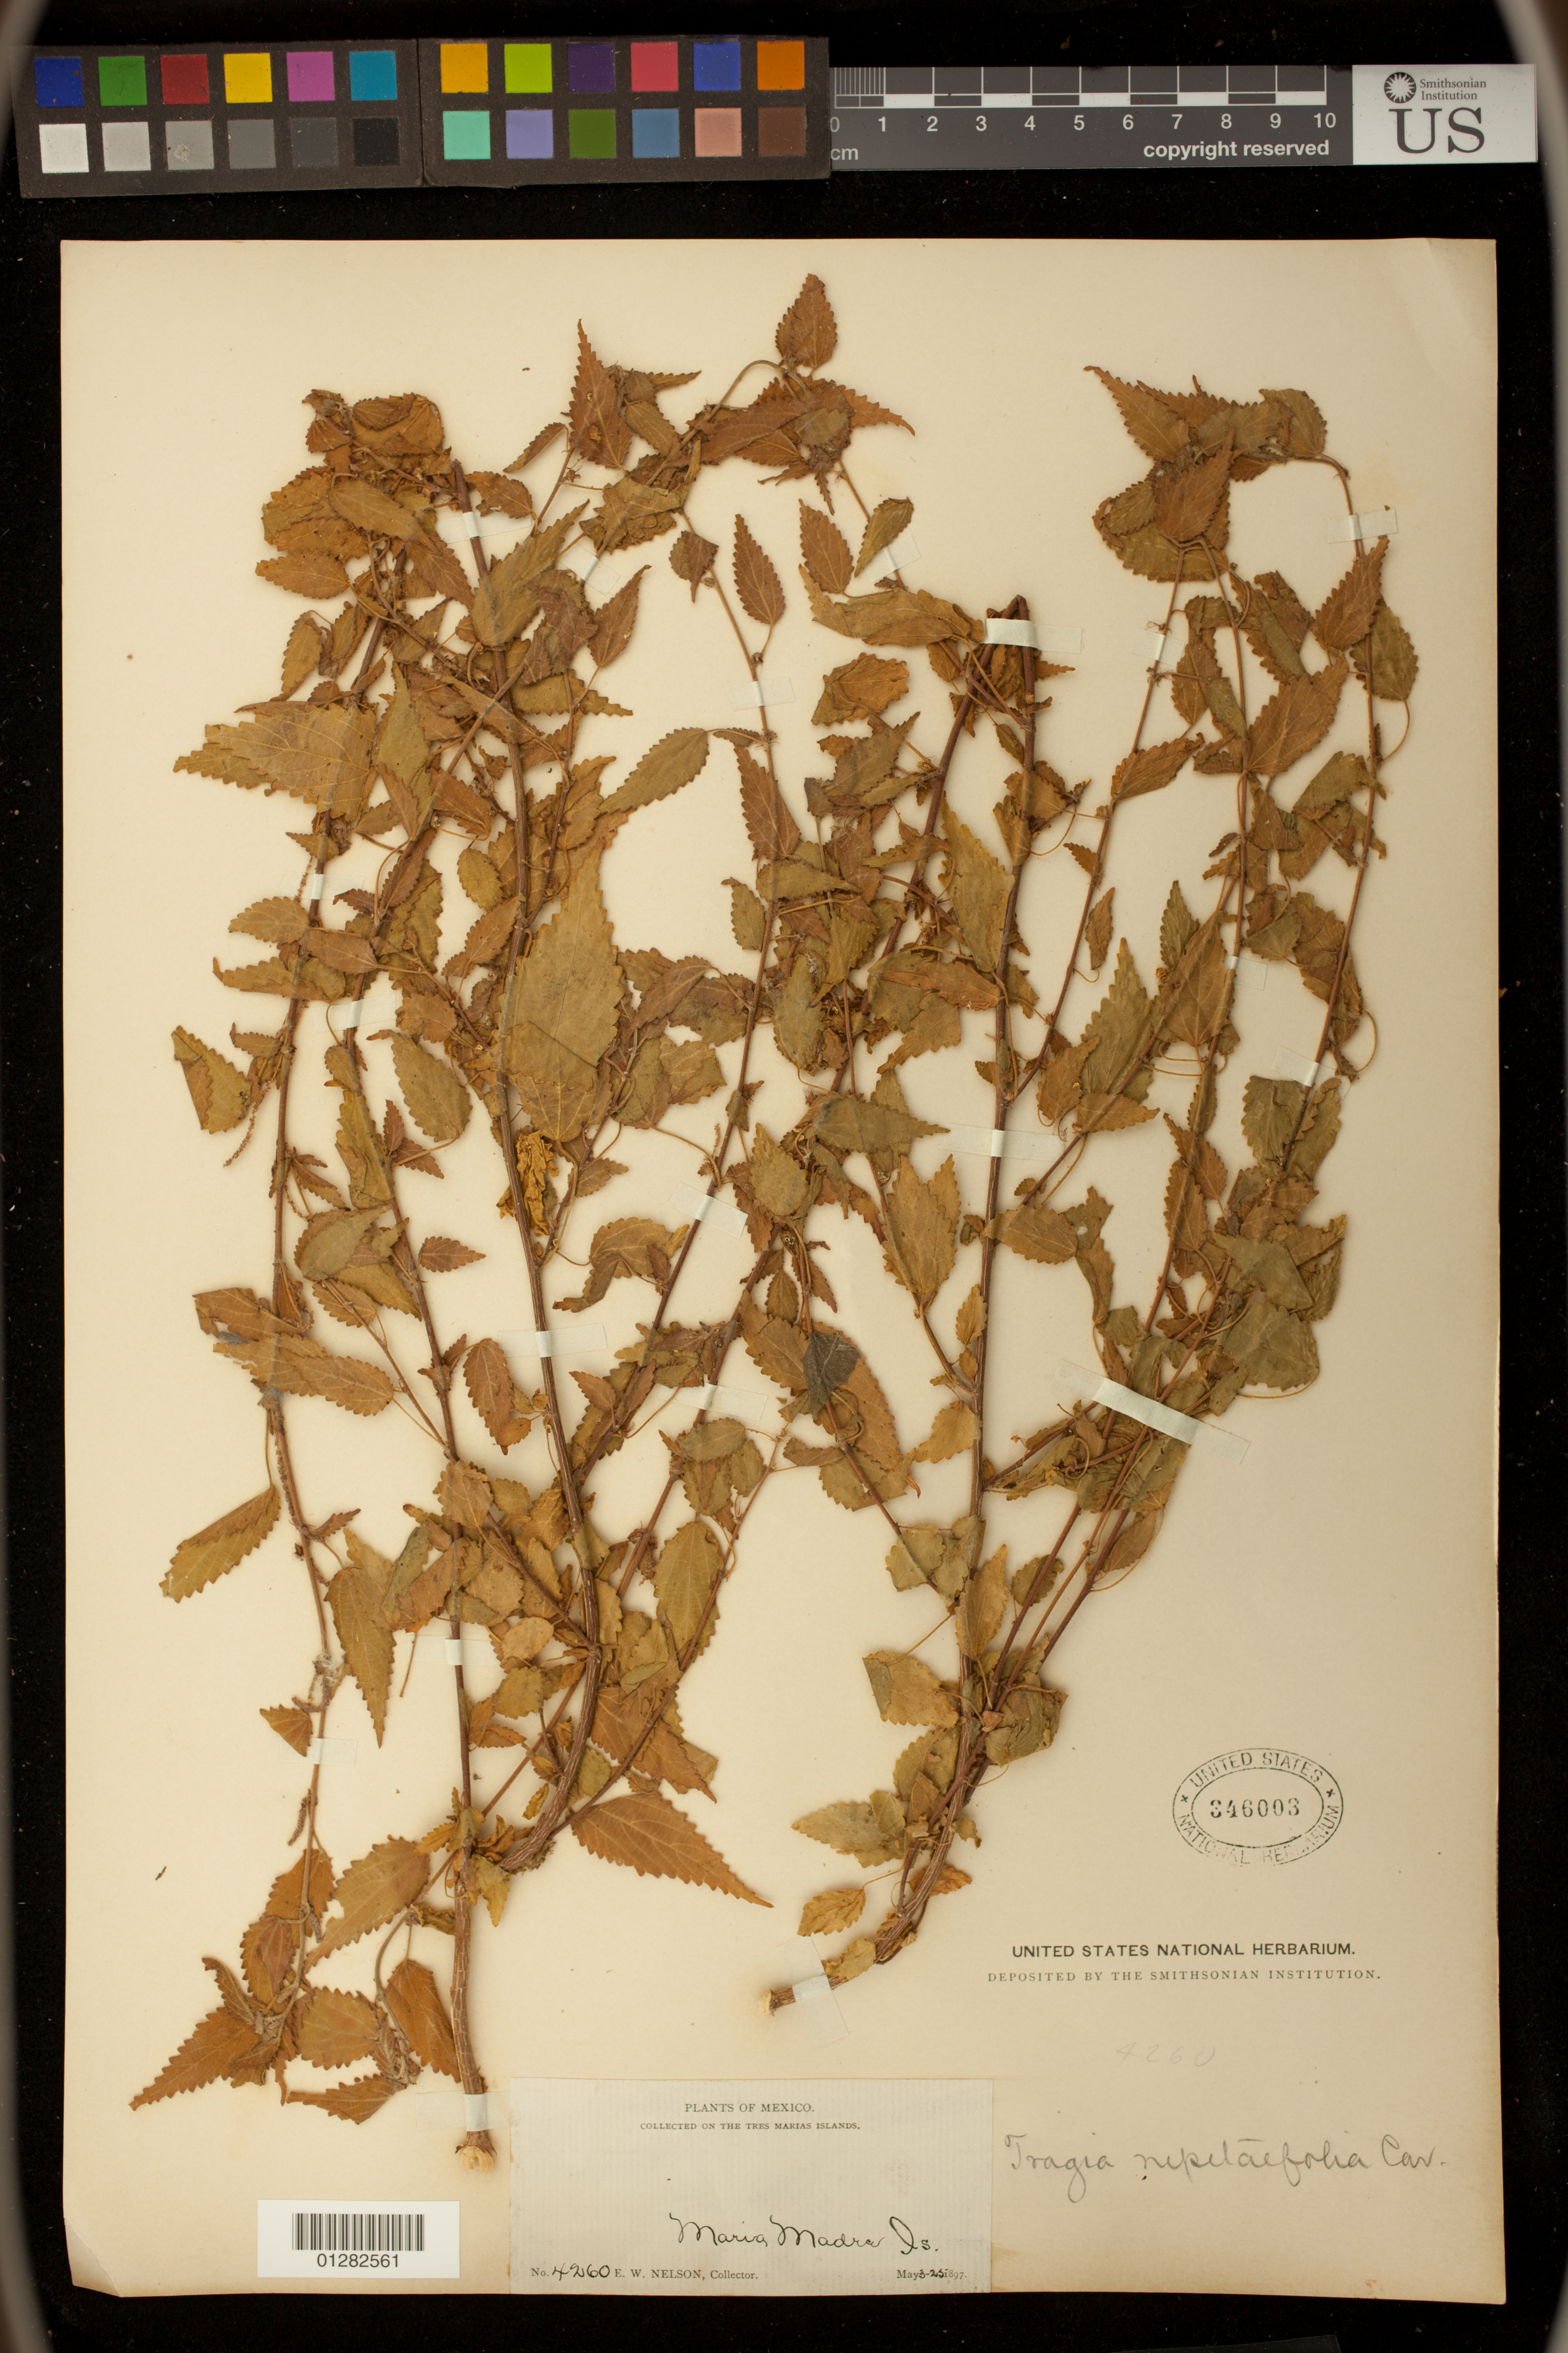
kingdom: Plantae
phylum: Tracheophyta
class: Magnoliopsida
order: Malpighiales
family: Euphorbiaceae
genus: Acalypha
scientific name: Acalypha subviscida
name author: S. Watson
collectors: E. W. Nelson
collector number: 4260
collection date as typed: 03 May 1897 to 25 May 1897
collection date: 1897-05-03/1897-05-25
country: Mexico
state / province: Nayarit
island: Maria Madre I.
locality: Maria Madre Is. On the Tres Marias Islands.